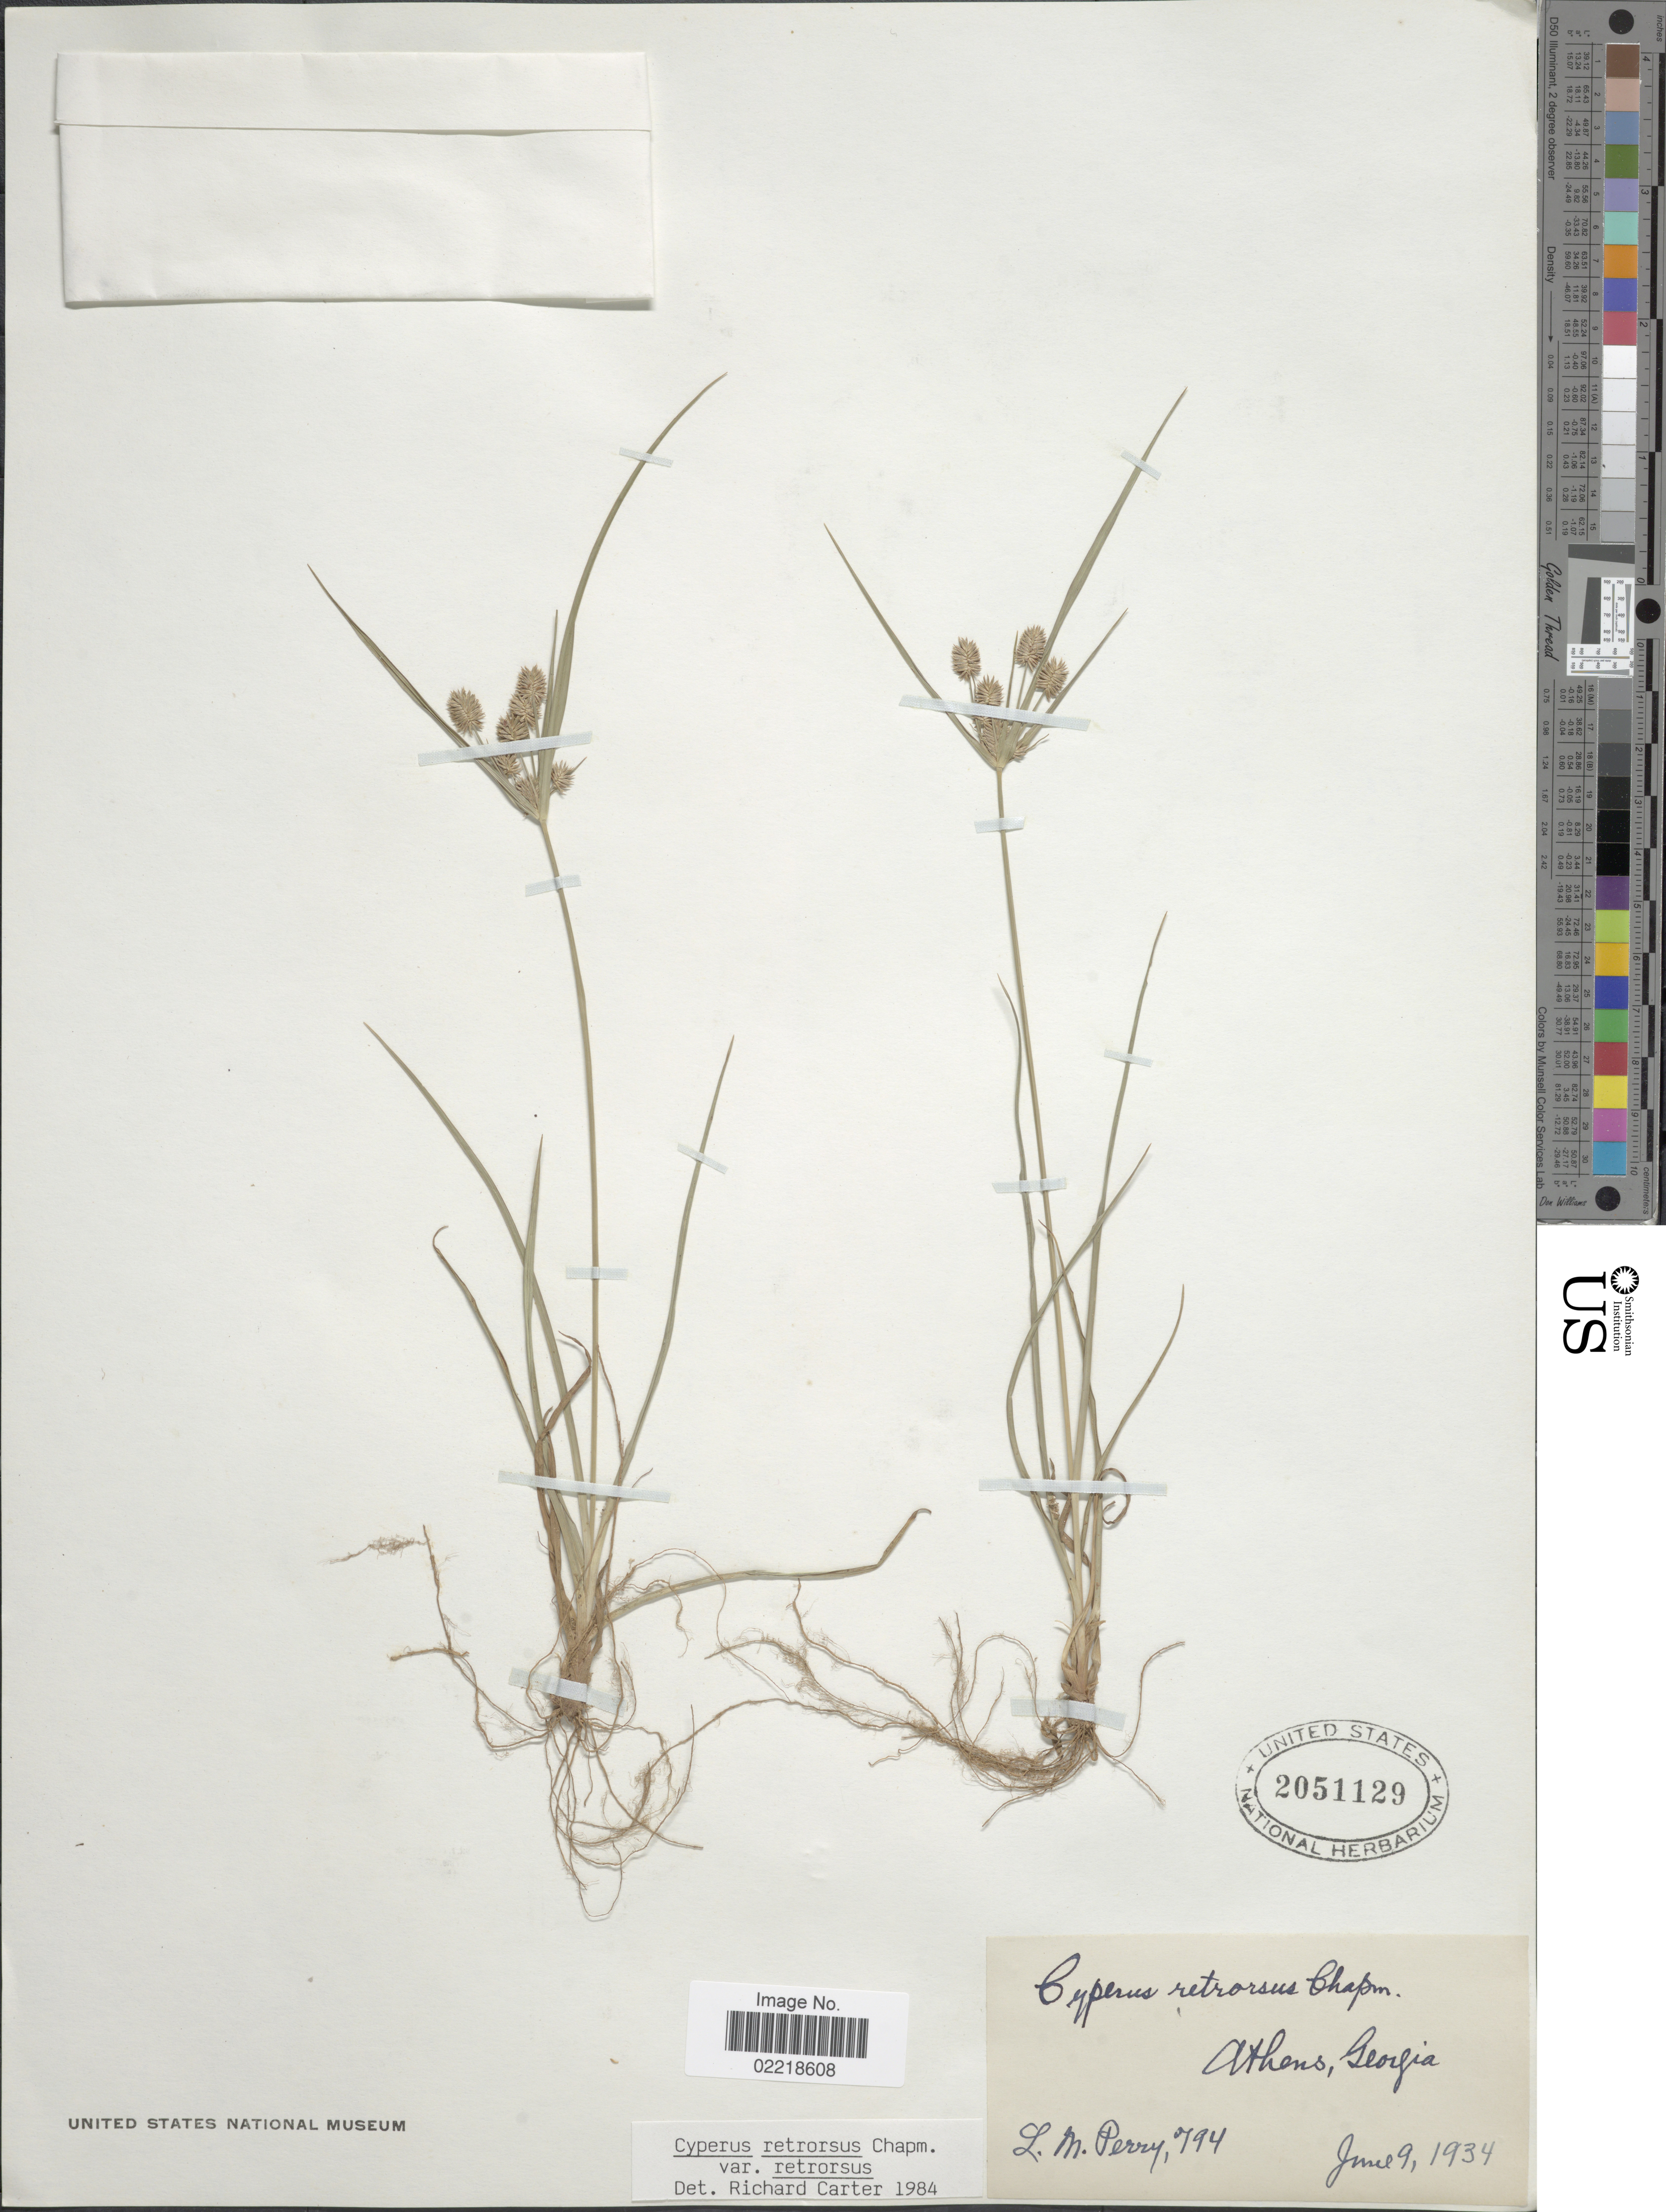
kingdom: Plantae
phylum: Tracheophyta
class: Liliopsida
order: Poales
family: Cyperaceae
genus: Cyperus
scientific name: Cyperus retrorsus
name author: Chapm.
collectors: L. M. Perry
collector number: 794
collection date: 1934-06-09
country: United States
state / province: Georgia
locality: Athens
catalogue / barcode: US 2051129